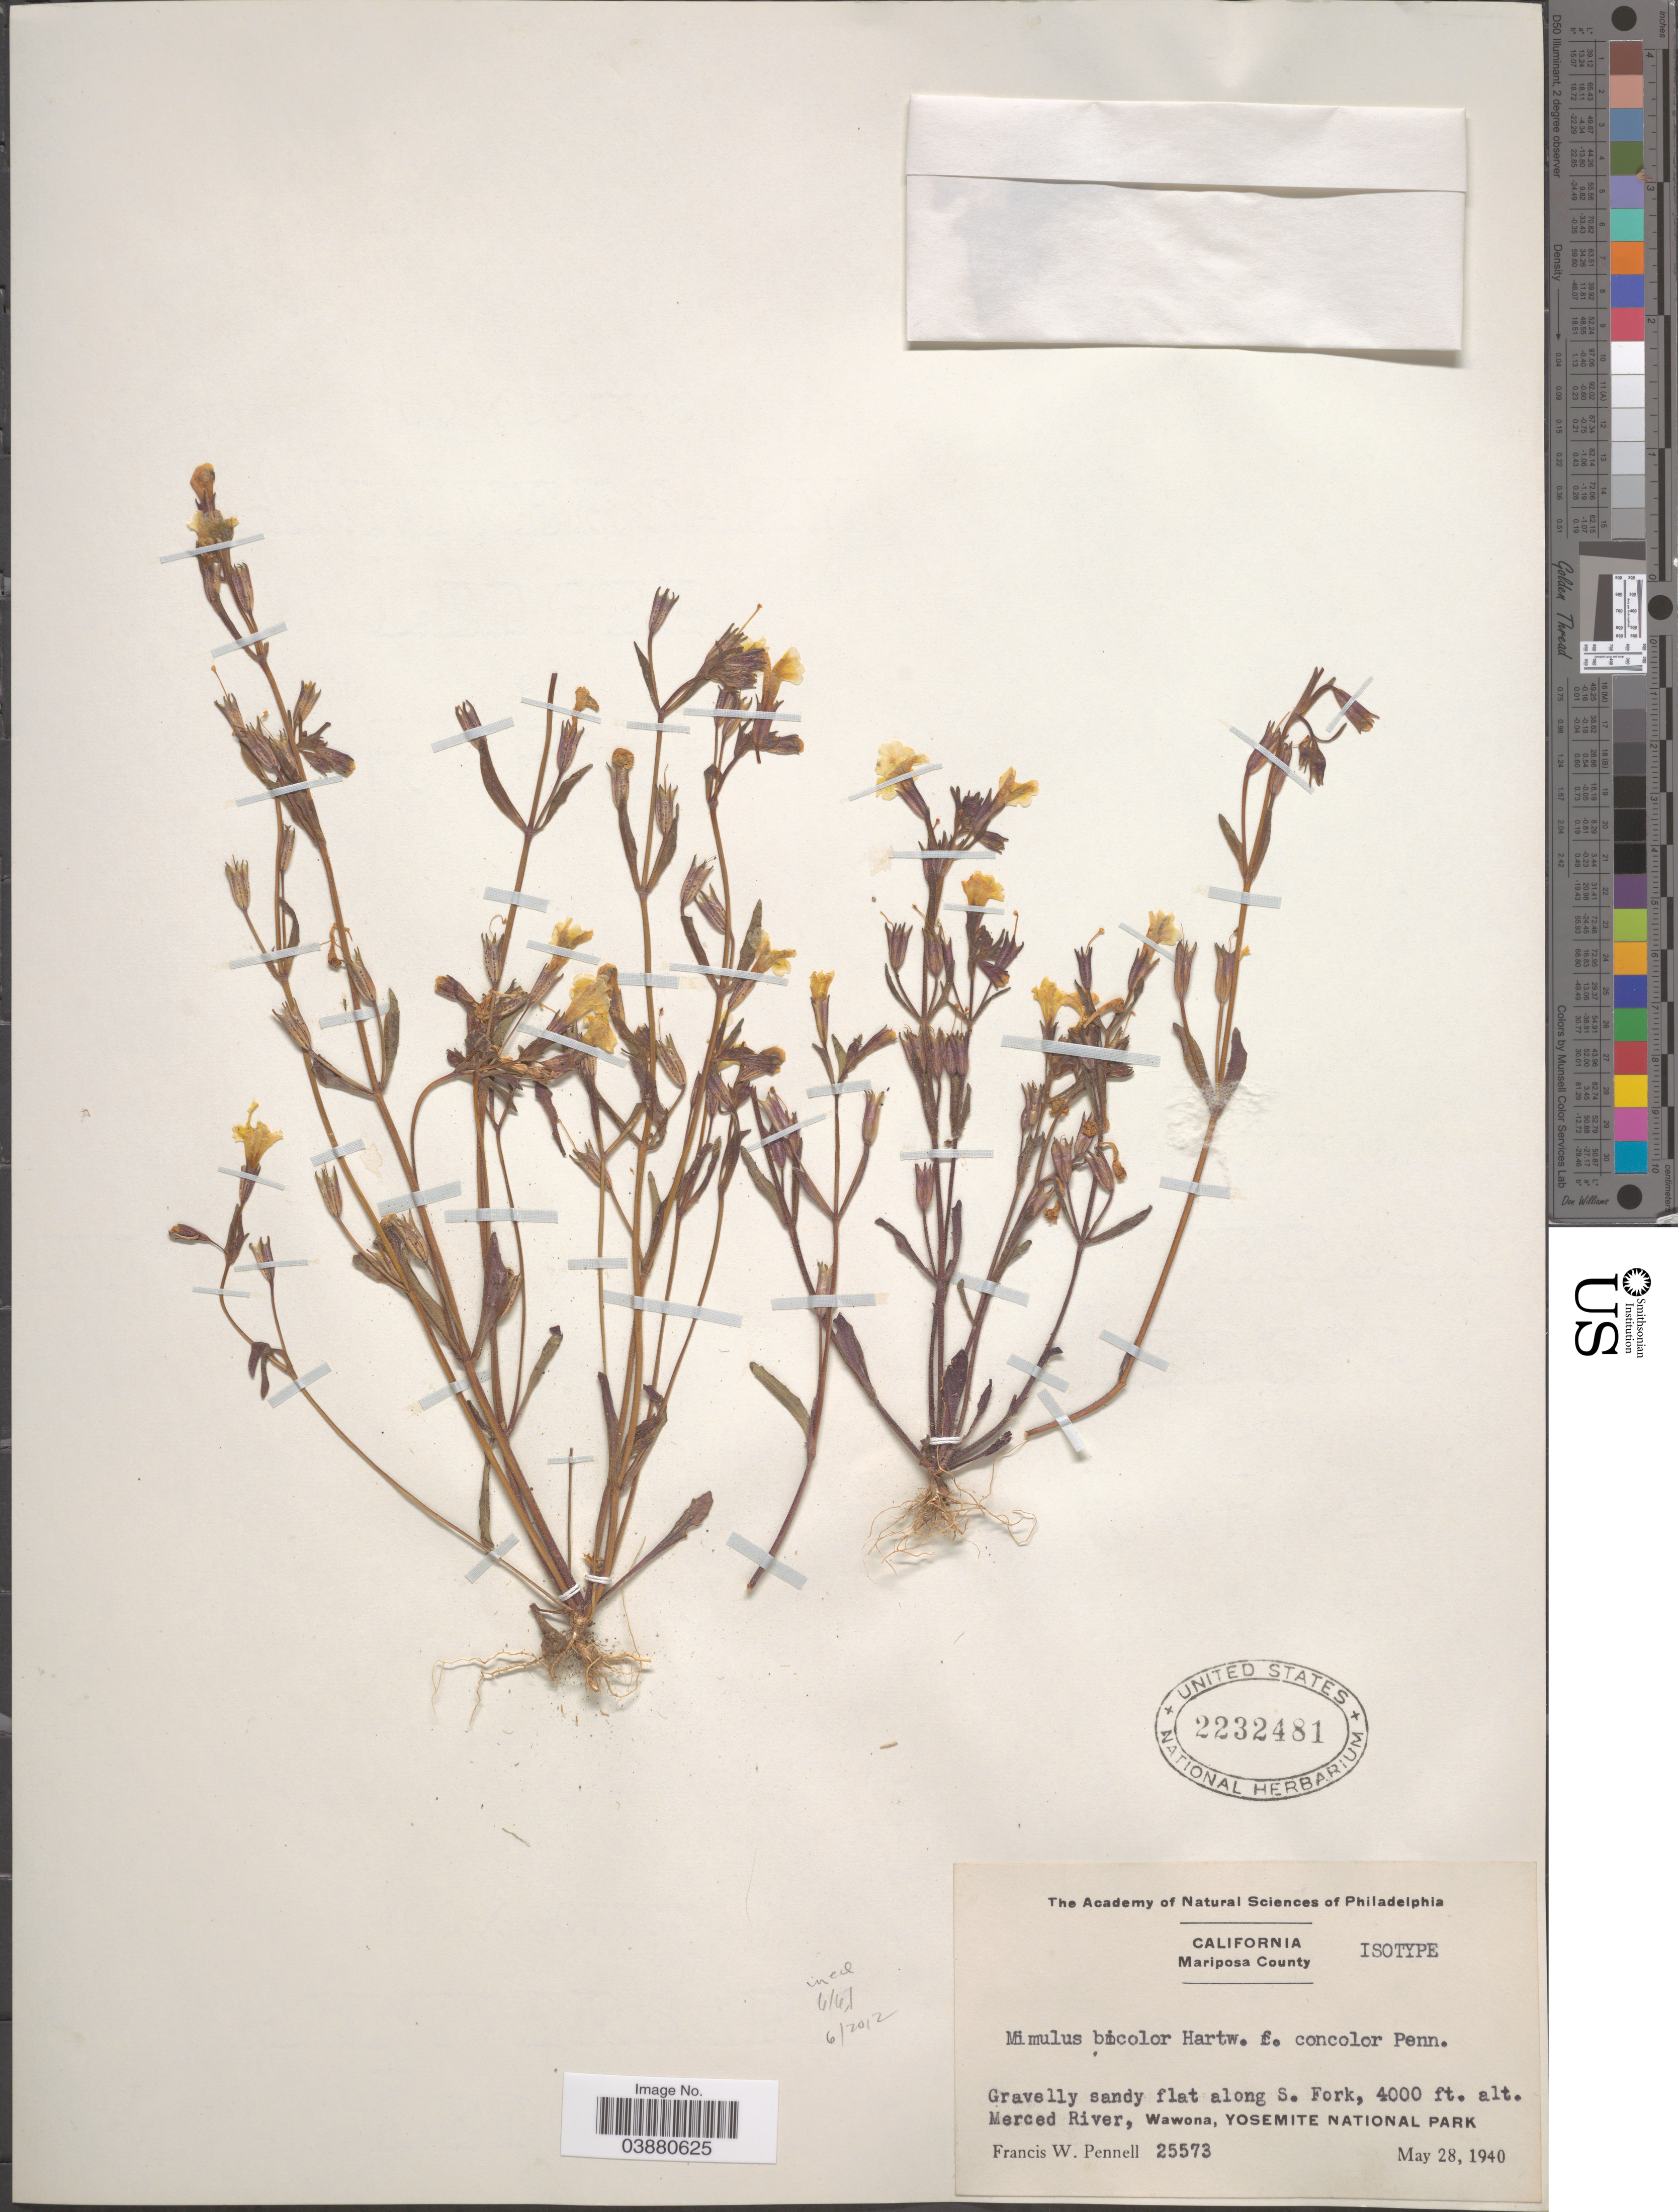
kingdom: Plantae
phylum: Tracheophyta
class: Magnoliopsida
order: Lamiales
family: Phrymaceae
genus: Mimulus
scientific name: Mimulus bicolor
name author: Hartw. ex Benth.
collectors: F. W. Pennell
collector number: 25573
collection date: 1940-05-28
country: United States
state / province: California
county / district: Mariposa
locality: Mariposa County. Along S. Fork. Merced River, Wawona, Yosemite National Park.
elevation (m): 1219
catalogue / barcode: US 2232481